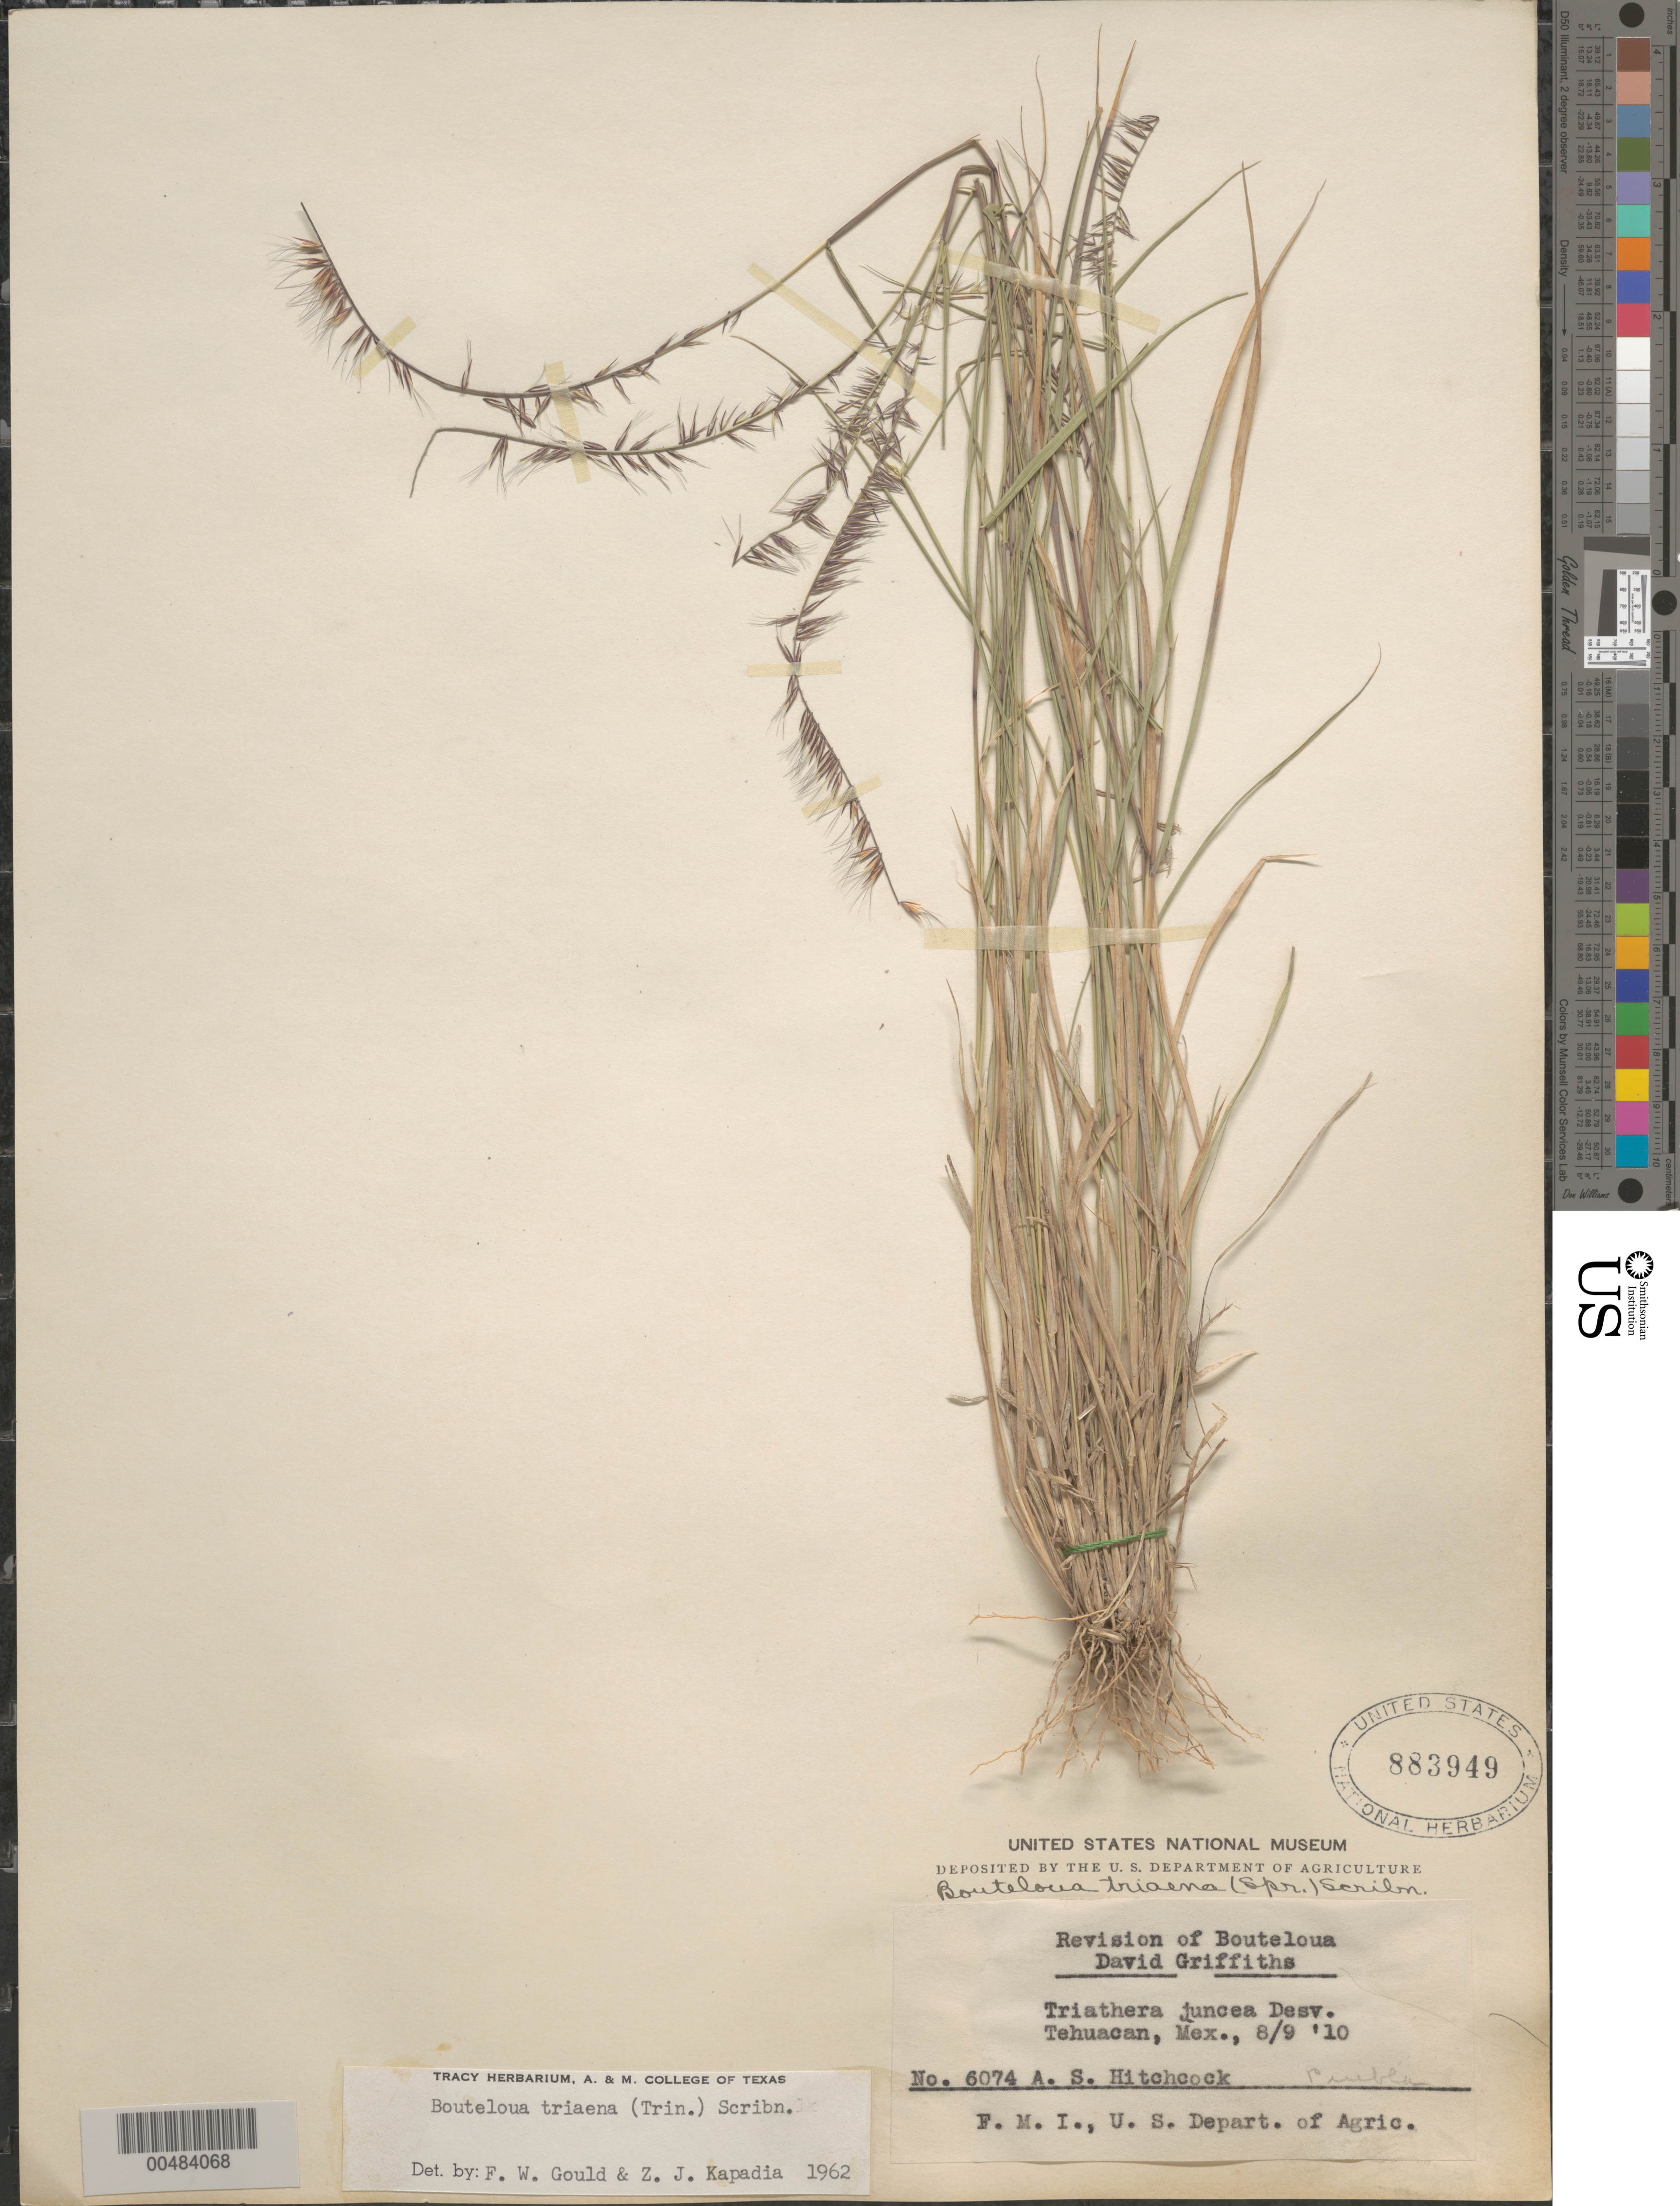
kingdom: Plantae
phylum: Tracheophyta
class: Liliopsida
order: Poales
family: Poaceae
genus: Bouteloua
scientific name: Bouteloua triaena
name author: (Trin. ex Spreng.) Scribn.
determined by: Gould, F. W.; Kapadia, Zarir J.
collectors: A. S. Hitchcock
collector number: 6074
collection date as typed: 8 Sep 1910 or 9 Aug 1910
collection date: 1910-08-09 or 1910-09-08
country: Mexico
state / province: Puebla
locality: Tehuacan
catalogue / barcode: US 883949